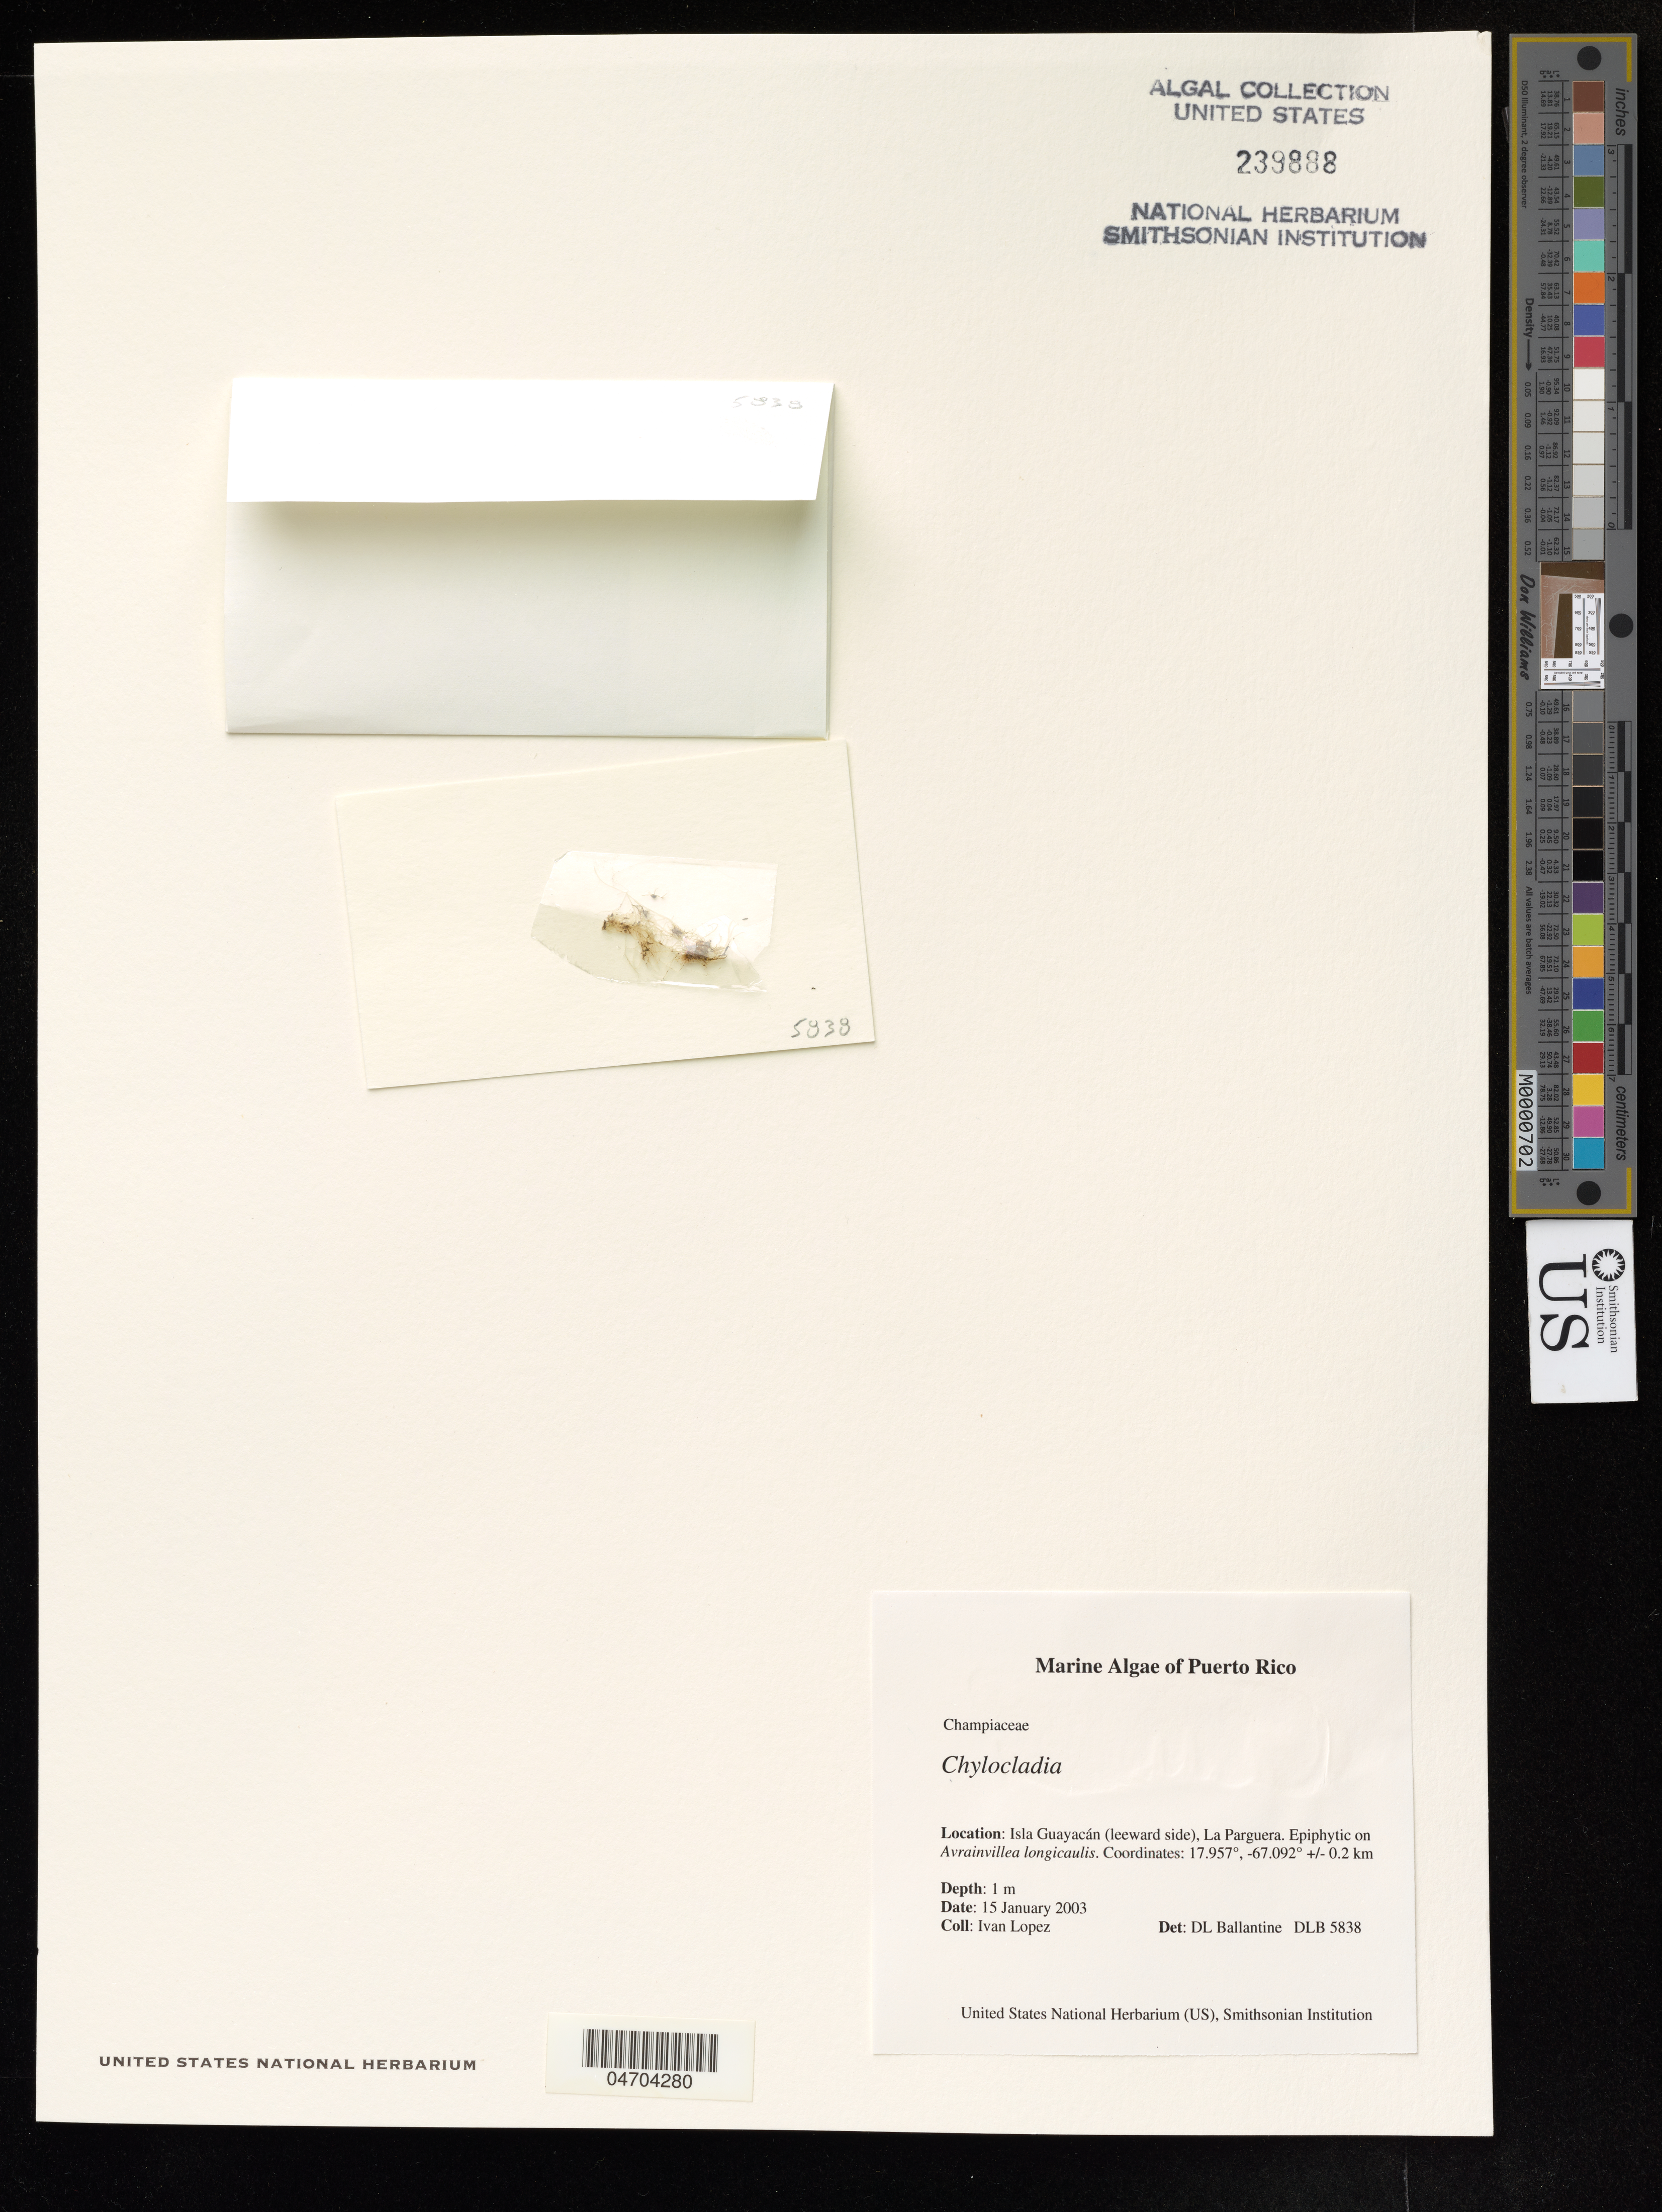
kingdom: Plantae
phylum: Rhodophyta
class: Florideophyceae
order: Rhodymeniales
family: Champiaceae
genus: Chylocladia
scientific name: Chylocladia sp.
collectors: I. Lopez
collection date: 2003-01-15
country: Puerto Rico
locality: Puerto Rico, Isla Guayacán (leeward side), La Parguera.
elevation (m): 1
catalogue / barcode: US 239888